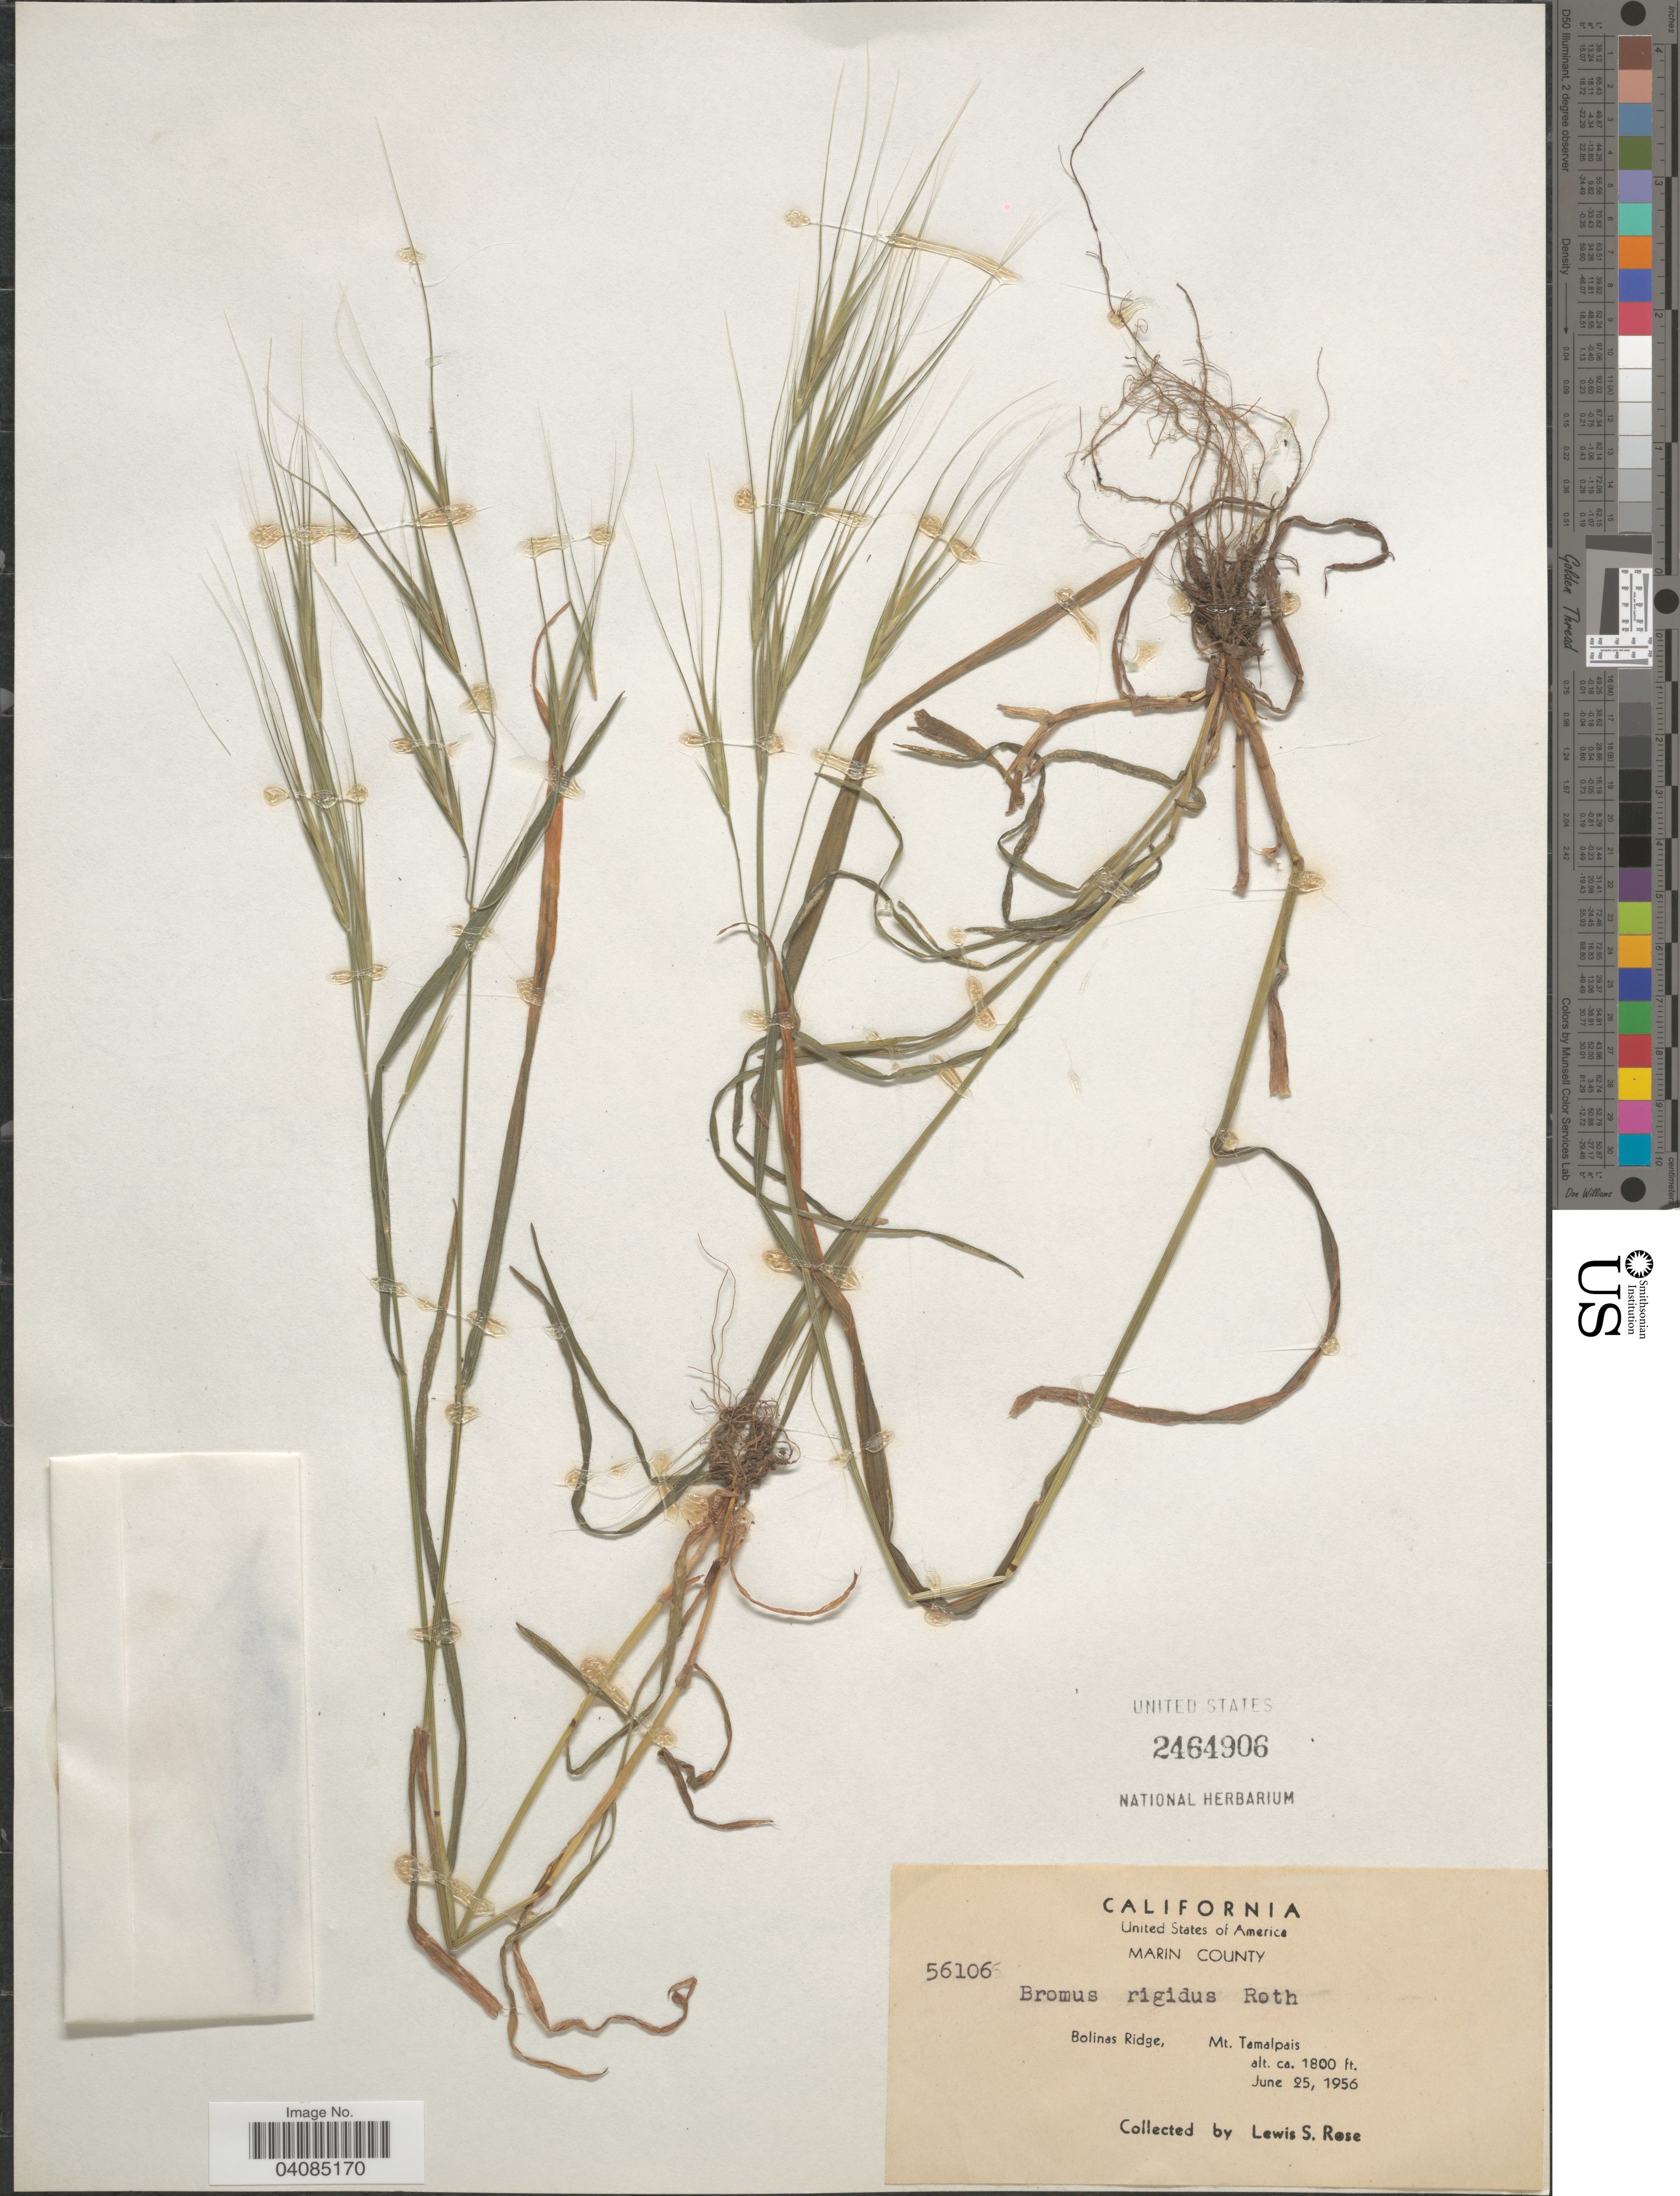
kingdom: Plantae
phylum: Tracheophyta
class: Liliopsida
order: Poales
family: Poaceae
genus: Bromus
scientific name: Bromus rigidus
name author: Roth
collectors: L. S. Rose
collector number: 56106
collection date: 1956-06-25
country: United States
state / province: California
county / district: Marin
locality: Marin County. Bolinas Ridge, Mt. Tamalpais.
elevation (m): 549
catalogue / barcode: US 2464906